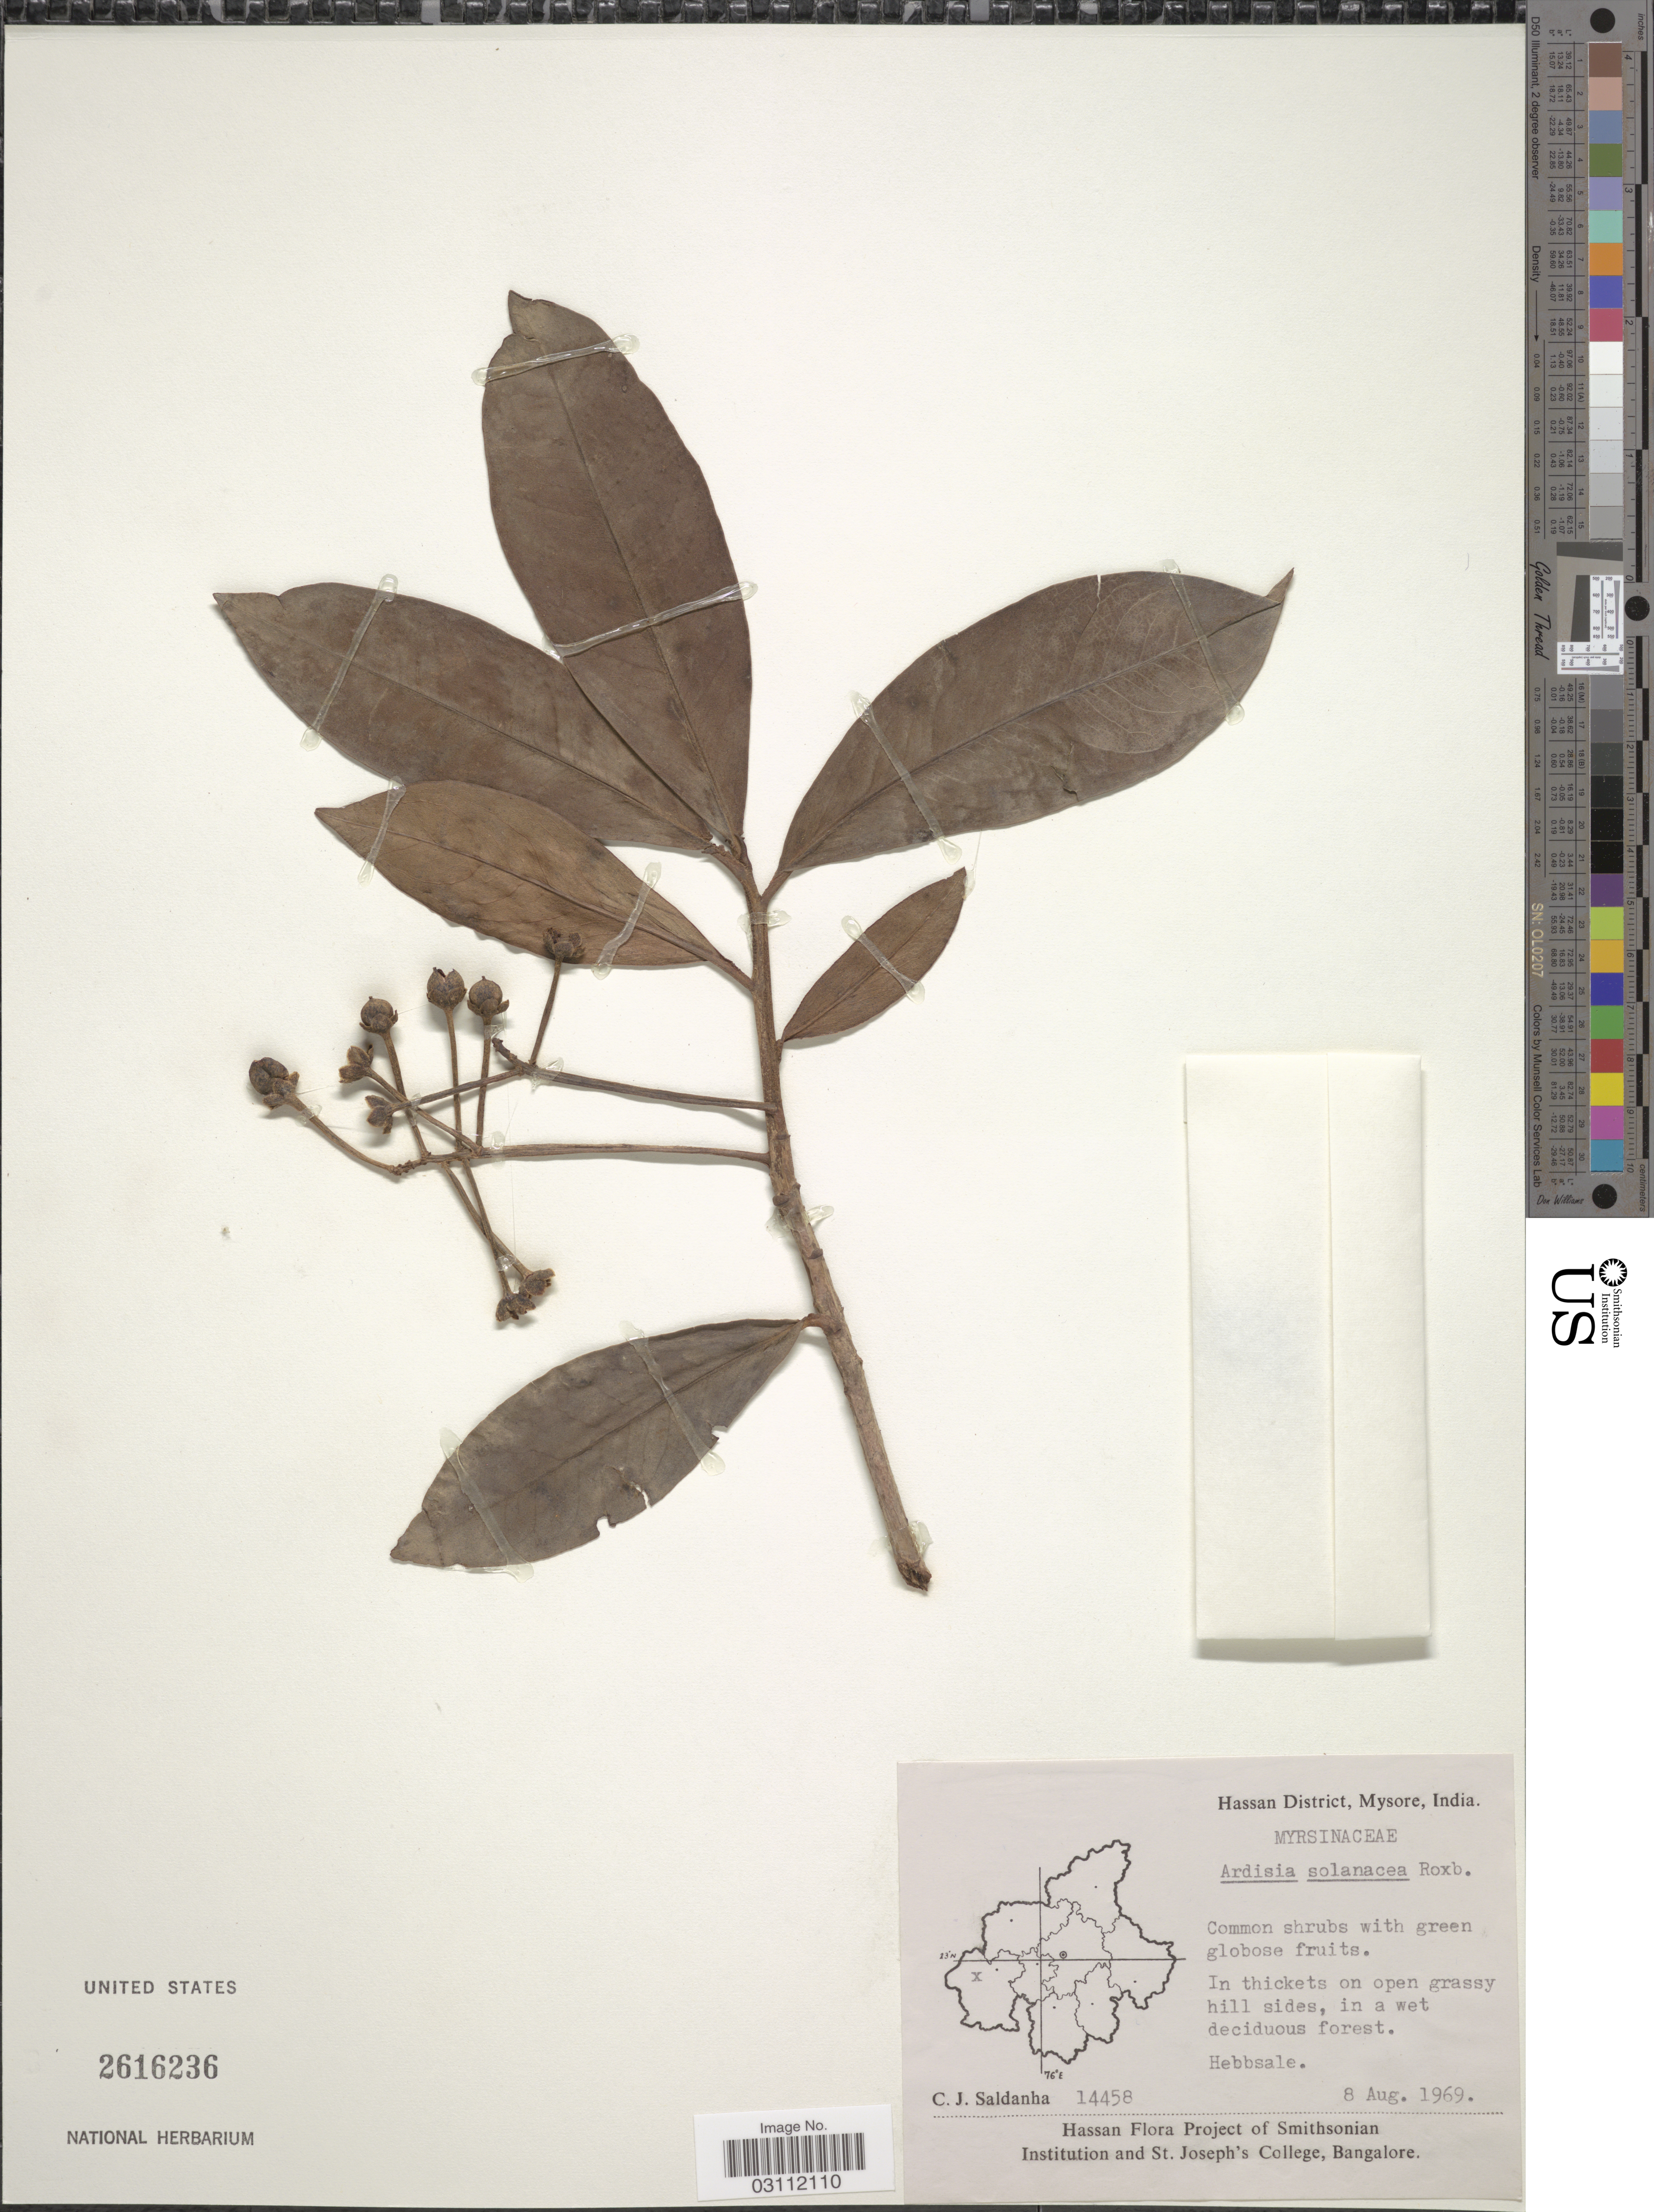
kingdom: Plantae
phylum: Tracheophyta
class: Magnoliopsida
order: Ericales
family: Primulaceae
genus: Ardisia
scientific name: Ardisia solanacea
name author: Roxb.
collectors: C. J. Saldanha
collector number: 14458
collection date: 1969-08-08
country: India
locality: Hassan District, Mysore, India, Hebbsale.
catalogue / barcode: US 2616236